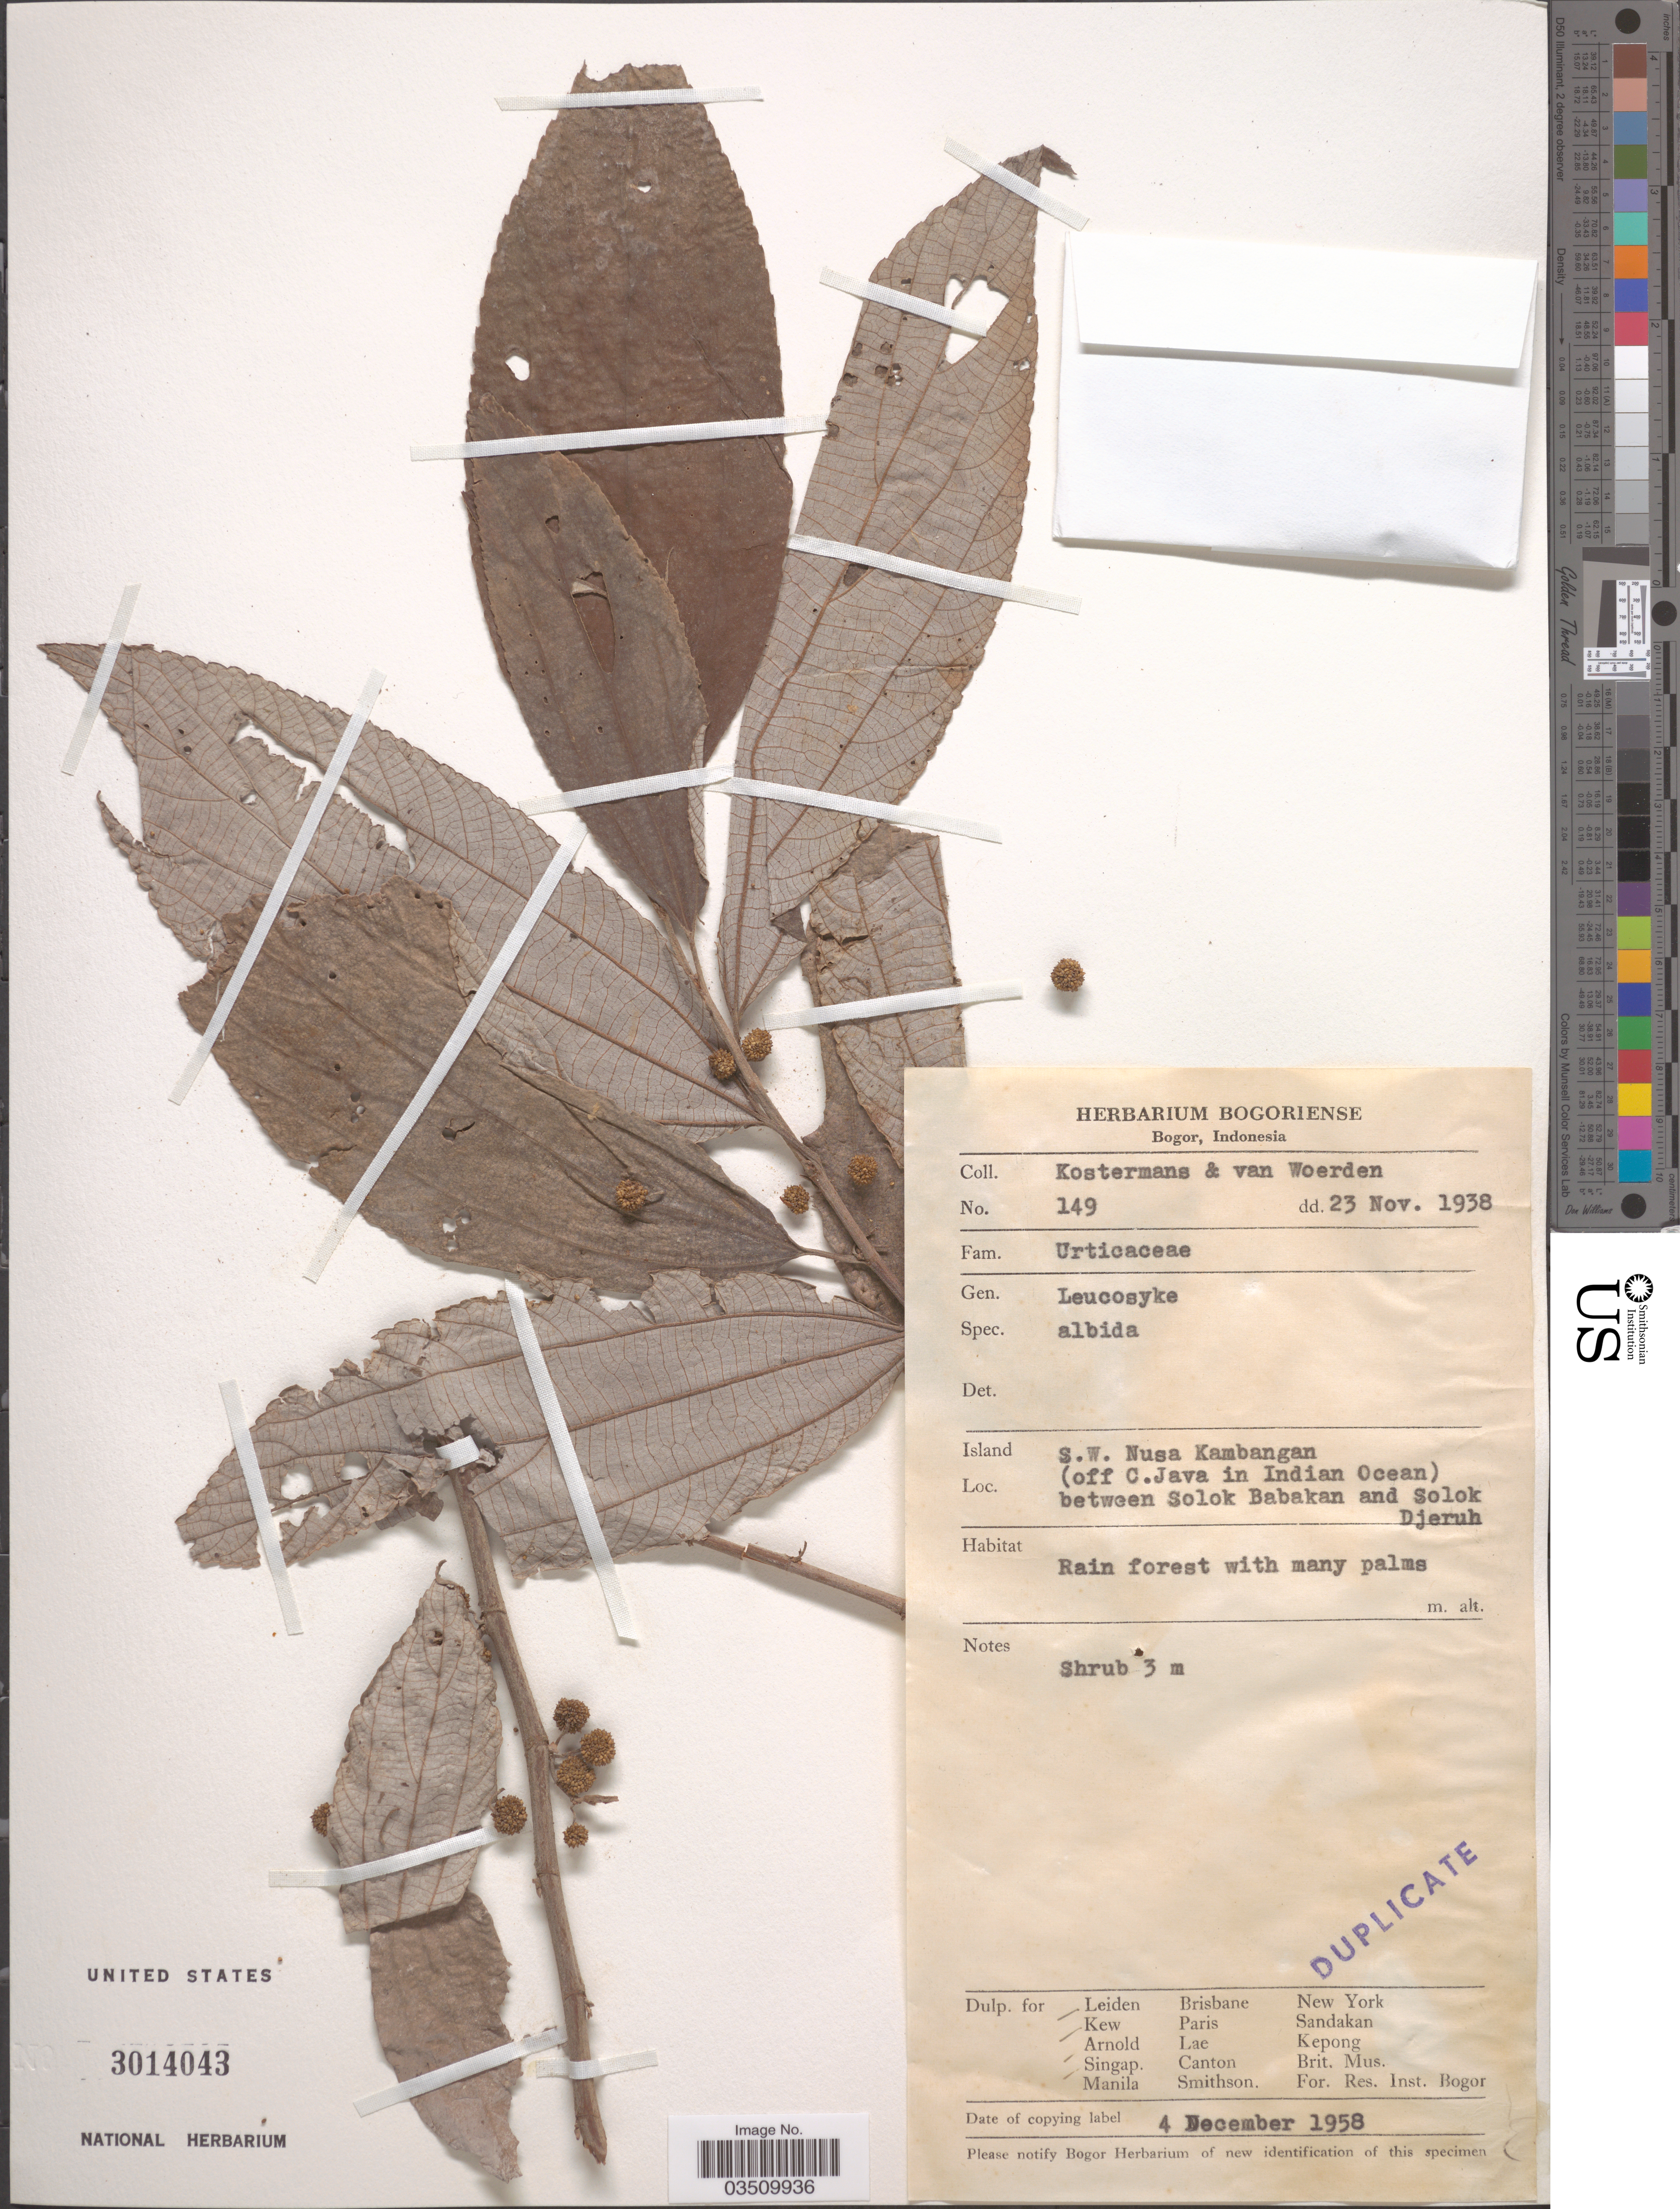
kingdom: Plantae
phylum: Tracheophyta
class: Magnoliopsida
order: Rosales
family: Urticaceae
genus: Leucosyke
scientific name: Leucosyke capitellata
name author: (Poir.) Wedd.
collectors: Kostermans & -. Van Woerden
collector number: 149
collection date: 1938-11-23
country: Indonesia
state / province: Java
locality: Island S.W. Nusa Kambangan (off C. Java in Indian Ocean) between Solok Babakan and Solok Djeruh.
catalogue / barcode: US 3014043